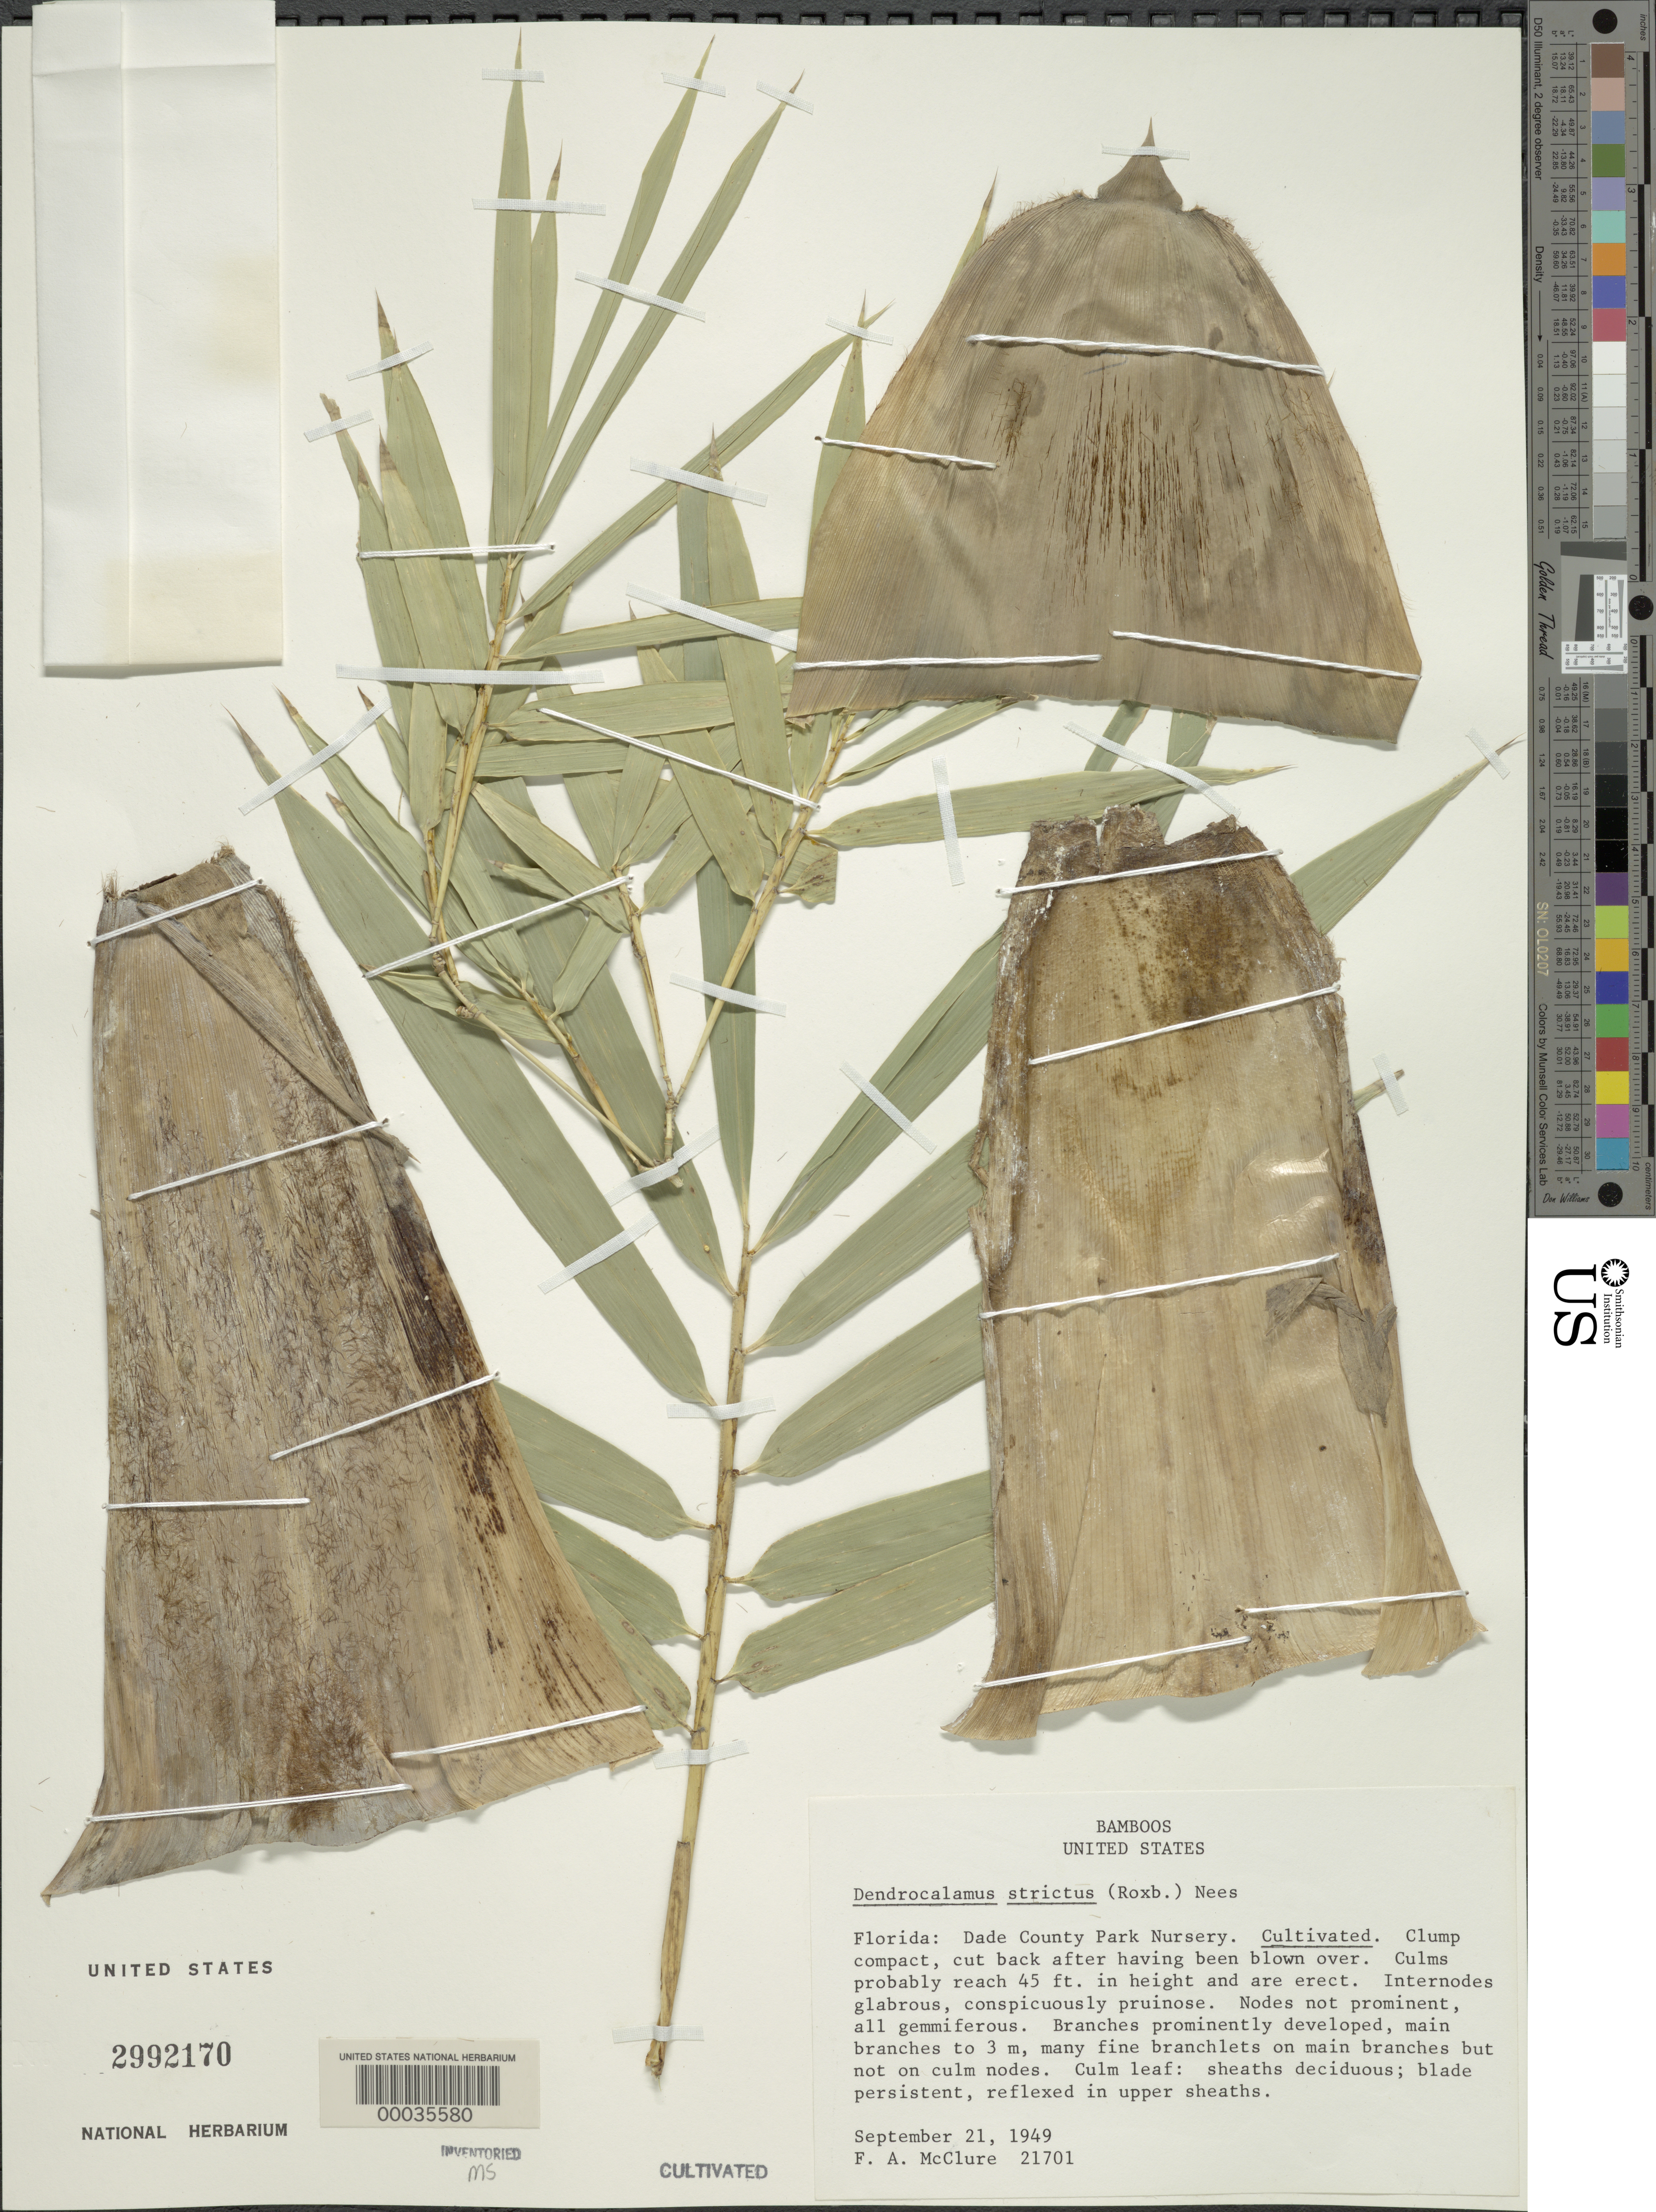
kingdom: Plantae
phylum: Tracheophyta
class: Liliopsida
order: Poales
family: Poaceae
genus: Dendrocalamus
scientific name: Dendrocalamus strictus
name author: (Roxb.) Nees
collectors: F. A. McClure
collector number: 21701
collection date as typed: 21 Sep 1949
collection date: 1949-09-21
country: United States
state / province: Florida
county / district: Dade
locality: Dade county park nursery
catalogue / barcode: US 2992170